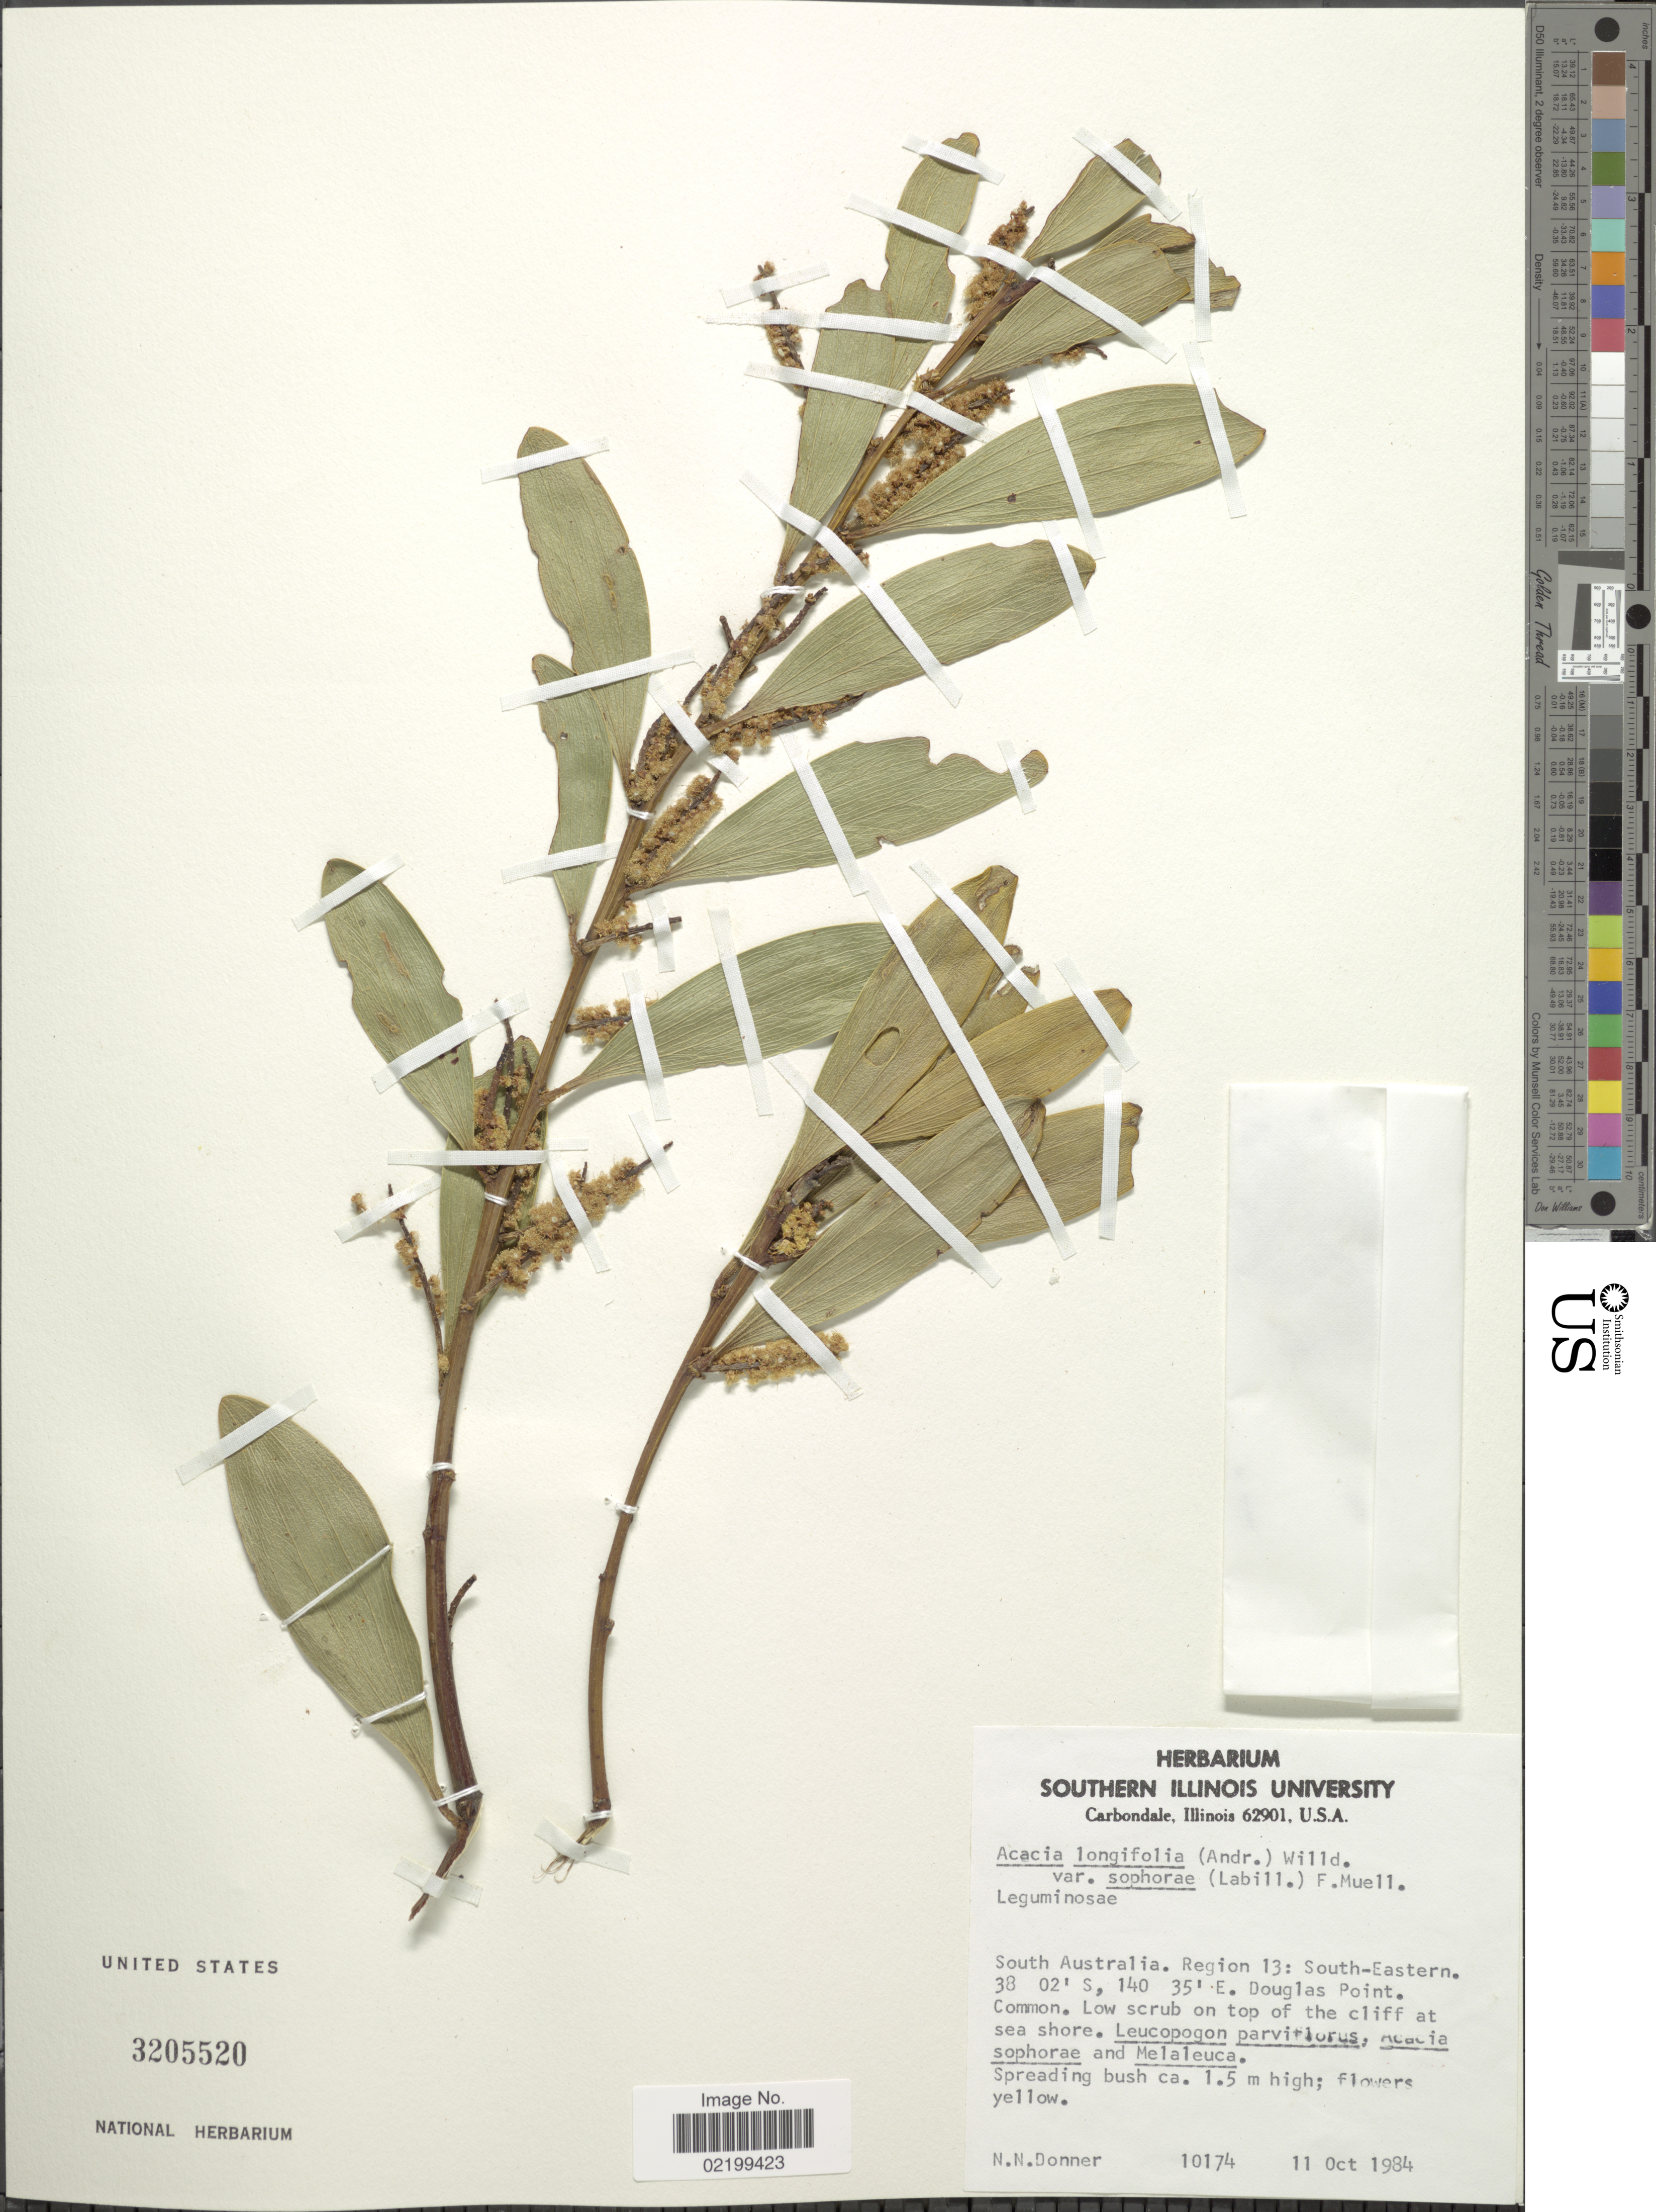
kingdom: Plantae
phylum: Tracheophyta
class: Magnoliopsida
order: Fabales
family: Fabaceae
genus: Acacia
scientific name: Acacia sophorae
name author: (Labill.) R. Br.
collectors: N. Donner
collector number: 10174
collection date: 1984-10-11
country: Australia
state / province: South Australia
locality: Region 13: South-Eastern. Douglas Point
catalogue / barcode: US 3205520